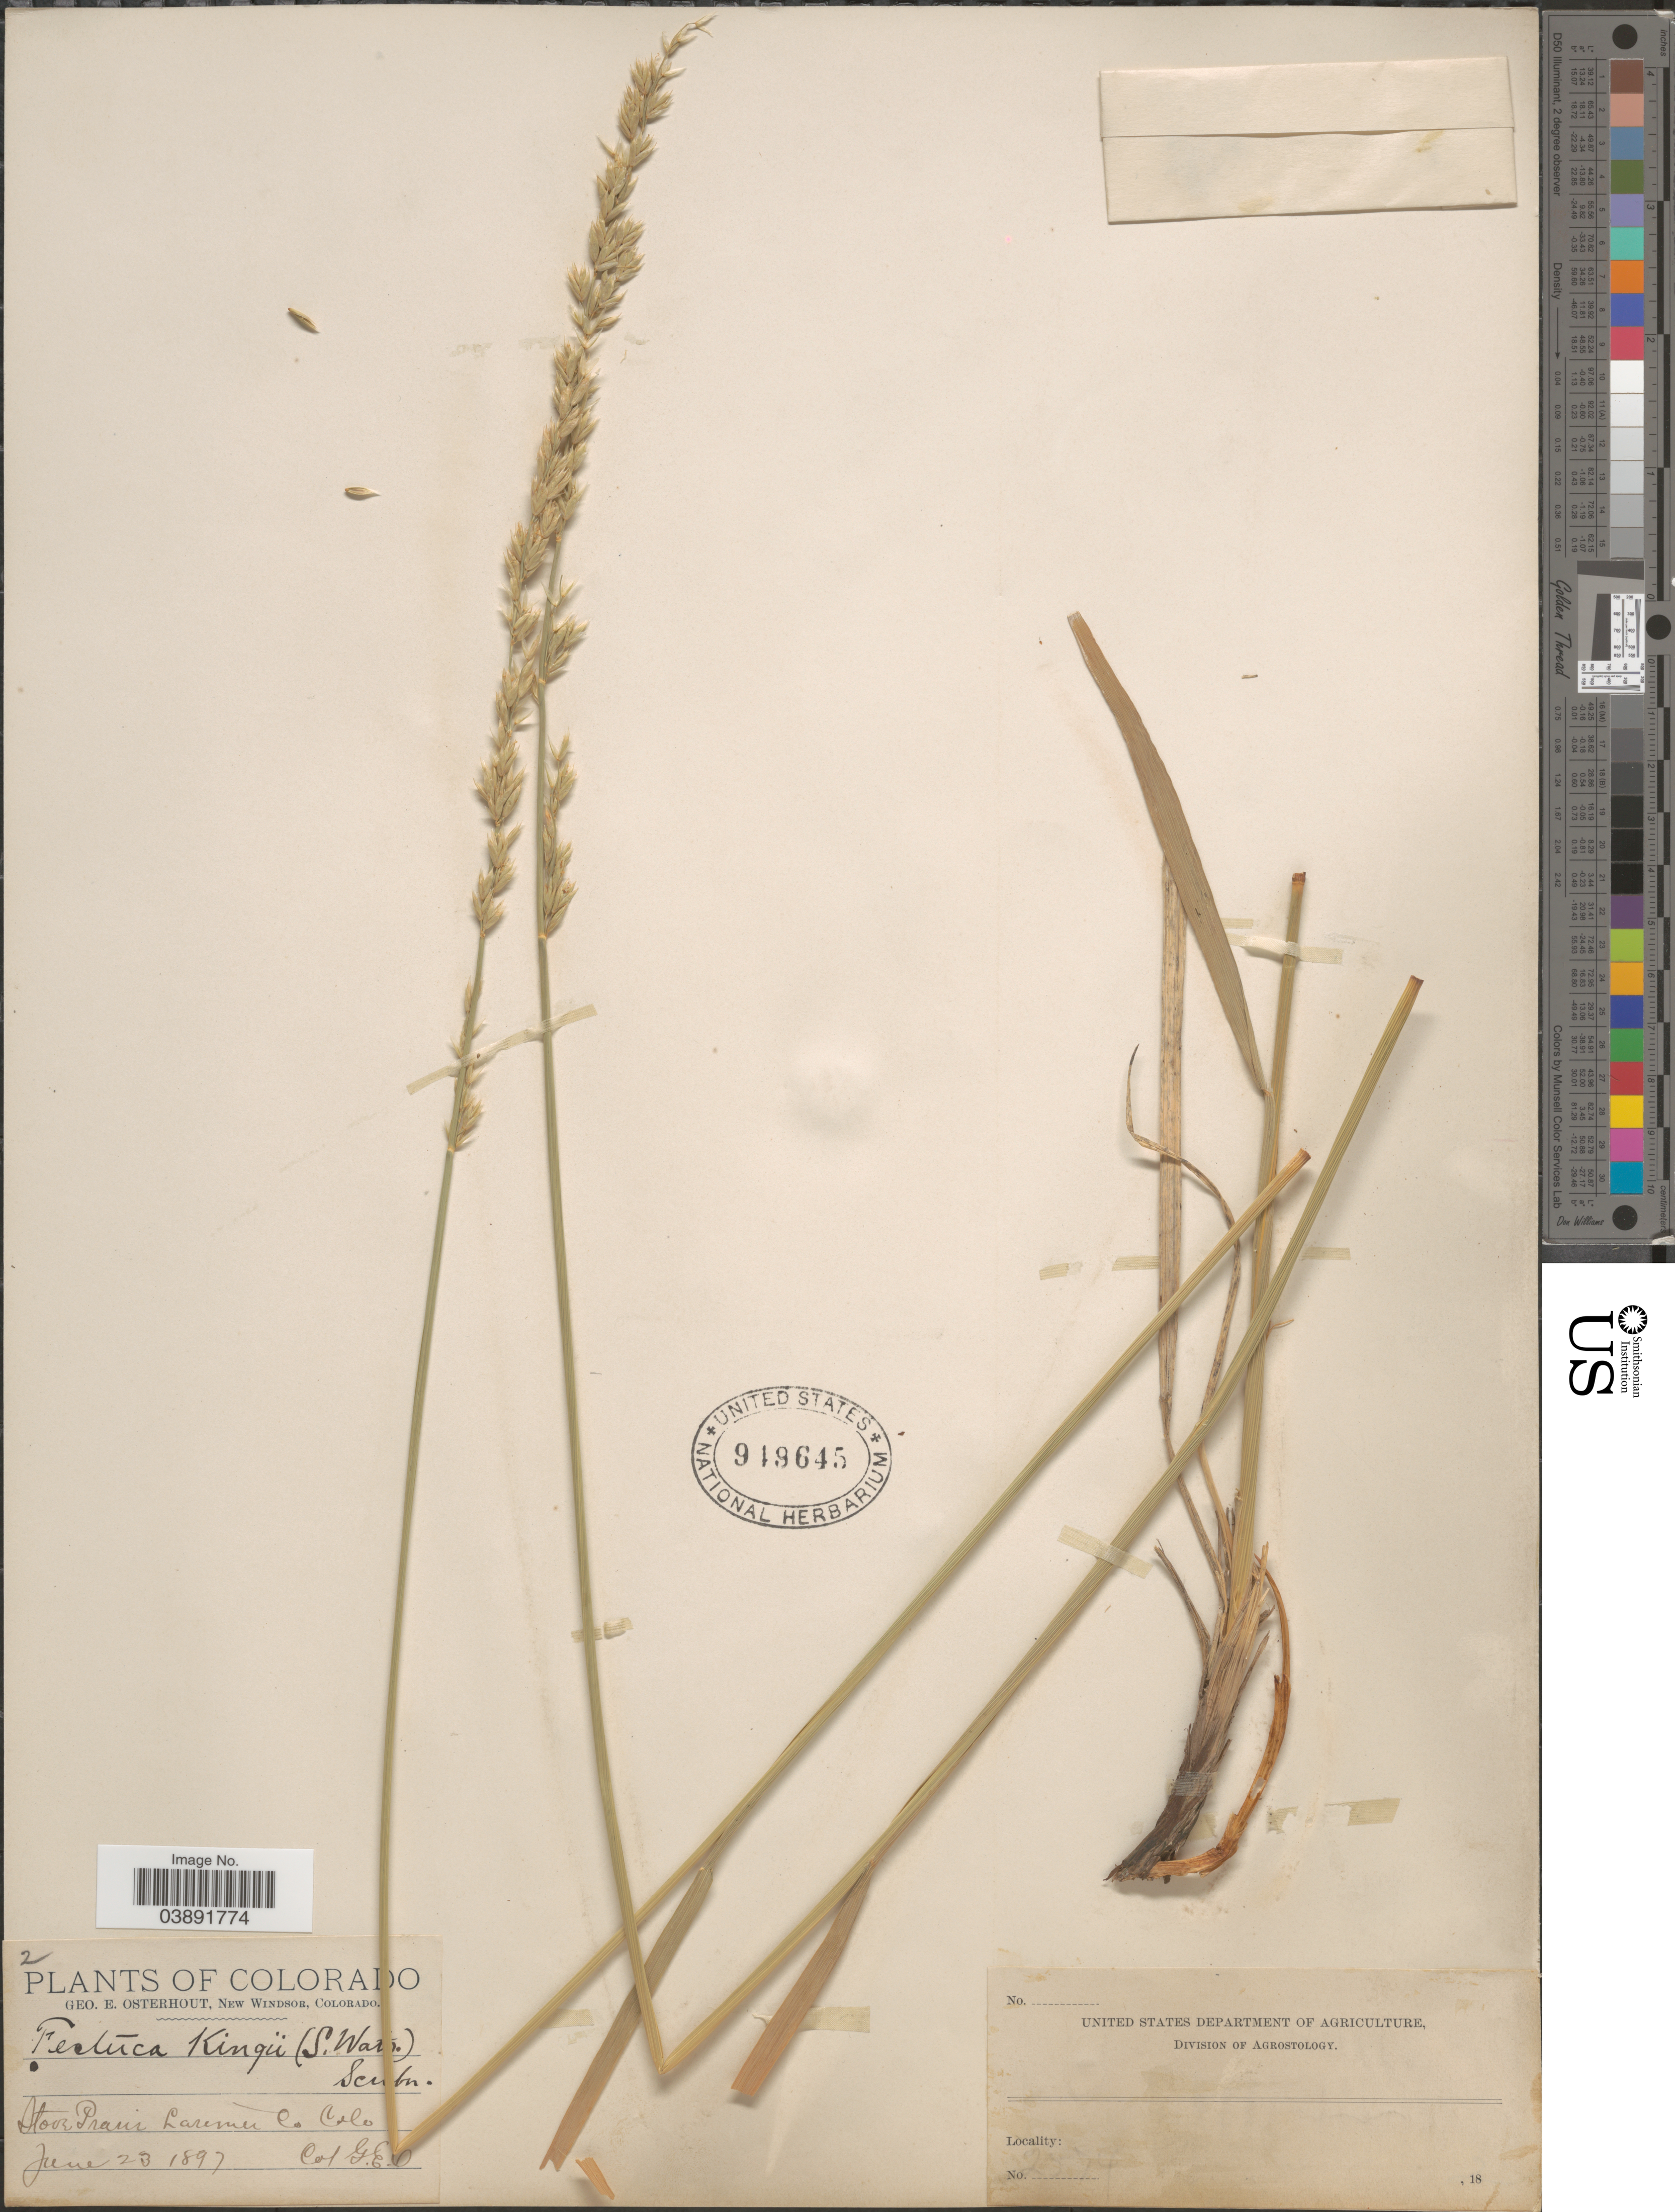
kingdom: Plantae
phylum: Tracheophyta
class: Liliopsida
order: Poales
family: Poaceae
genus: Hesperochloa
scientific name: Hesperochloa kingii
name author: (S. Watson) Rydb.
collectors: G. Osterhout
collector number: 2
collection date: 1897-06-23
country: United States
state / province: Colorado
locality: Stove Prairie. Larimer Co.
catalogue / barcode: US 949645